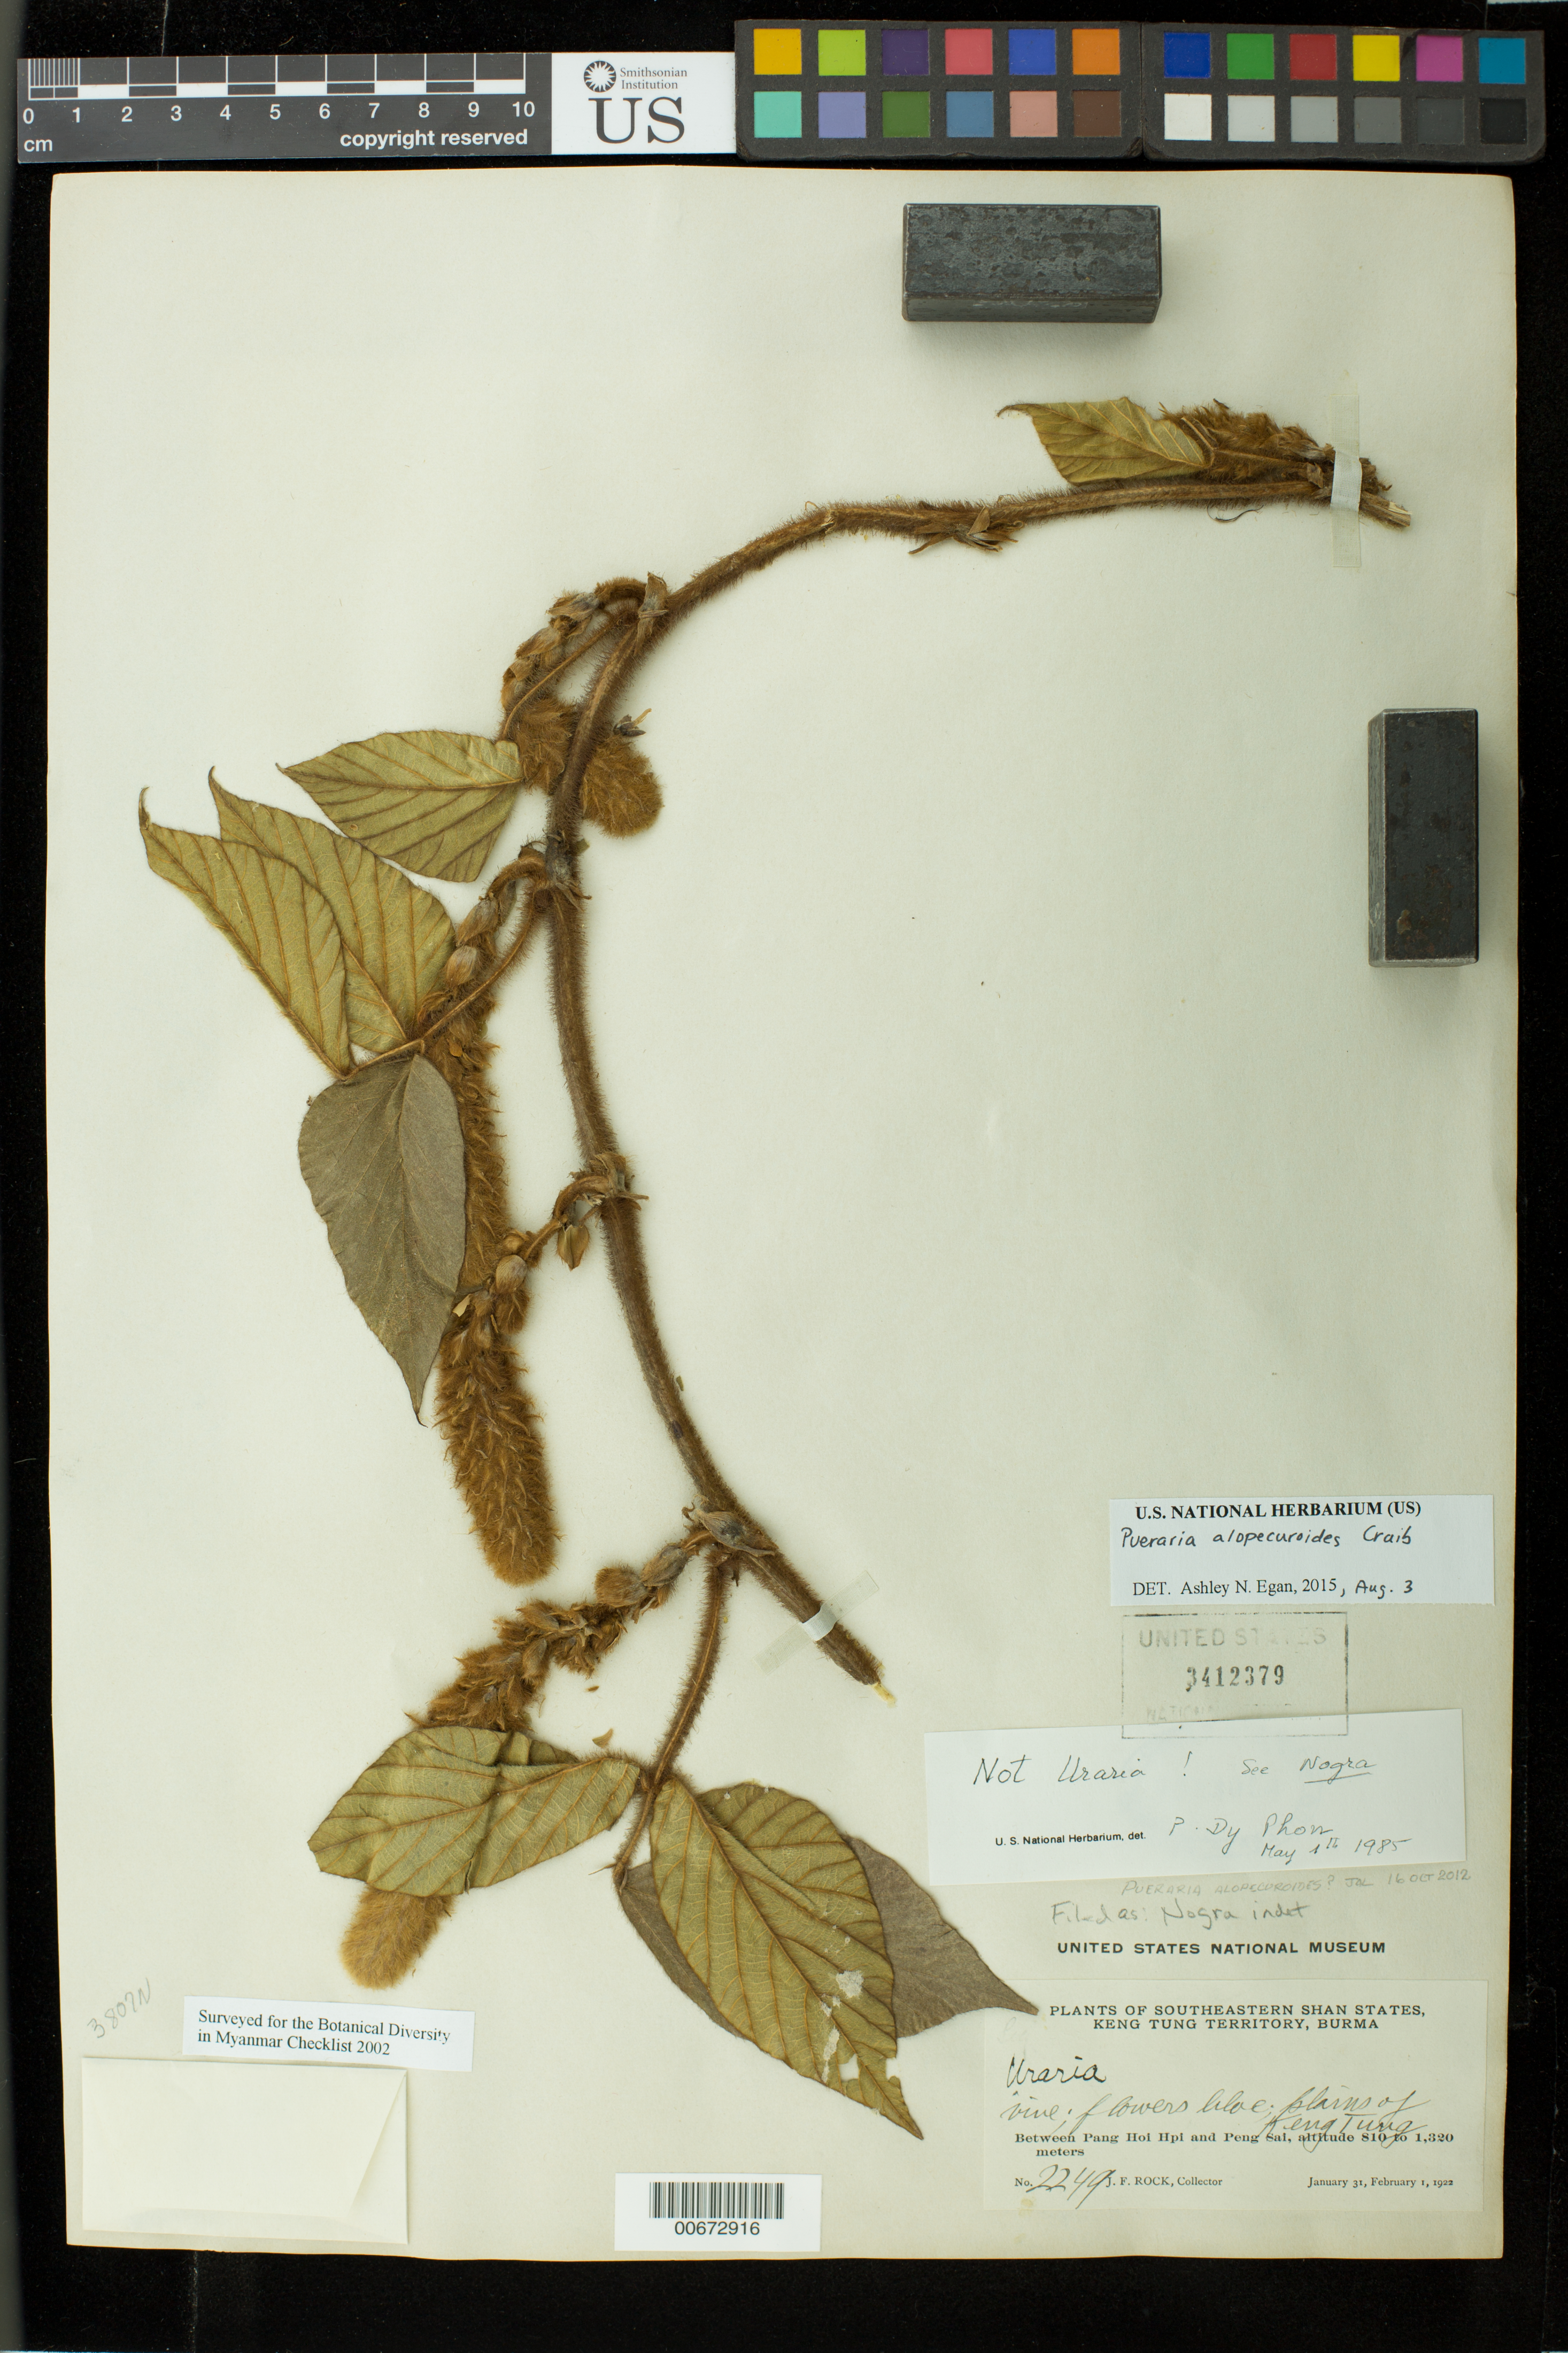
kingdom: Plantae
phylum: Tracheophyta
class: Magnoliopsida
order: Fabales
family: Fabaceae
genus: Pueraria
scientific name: Pueraria alopecuroides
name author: Craib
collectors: J. F. Rock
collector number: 2249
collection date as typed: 31 Jan 1922 to 01 Feb 1922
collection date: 1922-01-31/1922-02-01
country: Myanmar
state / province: Shan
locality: Keng Tung Territory, between Pang Hoi Hpi and Peng Sai.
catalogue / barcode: US 3412379